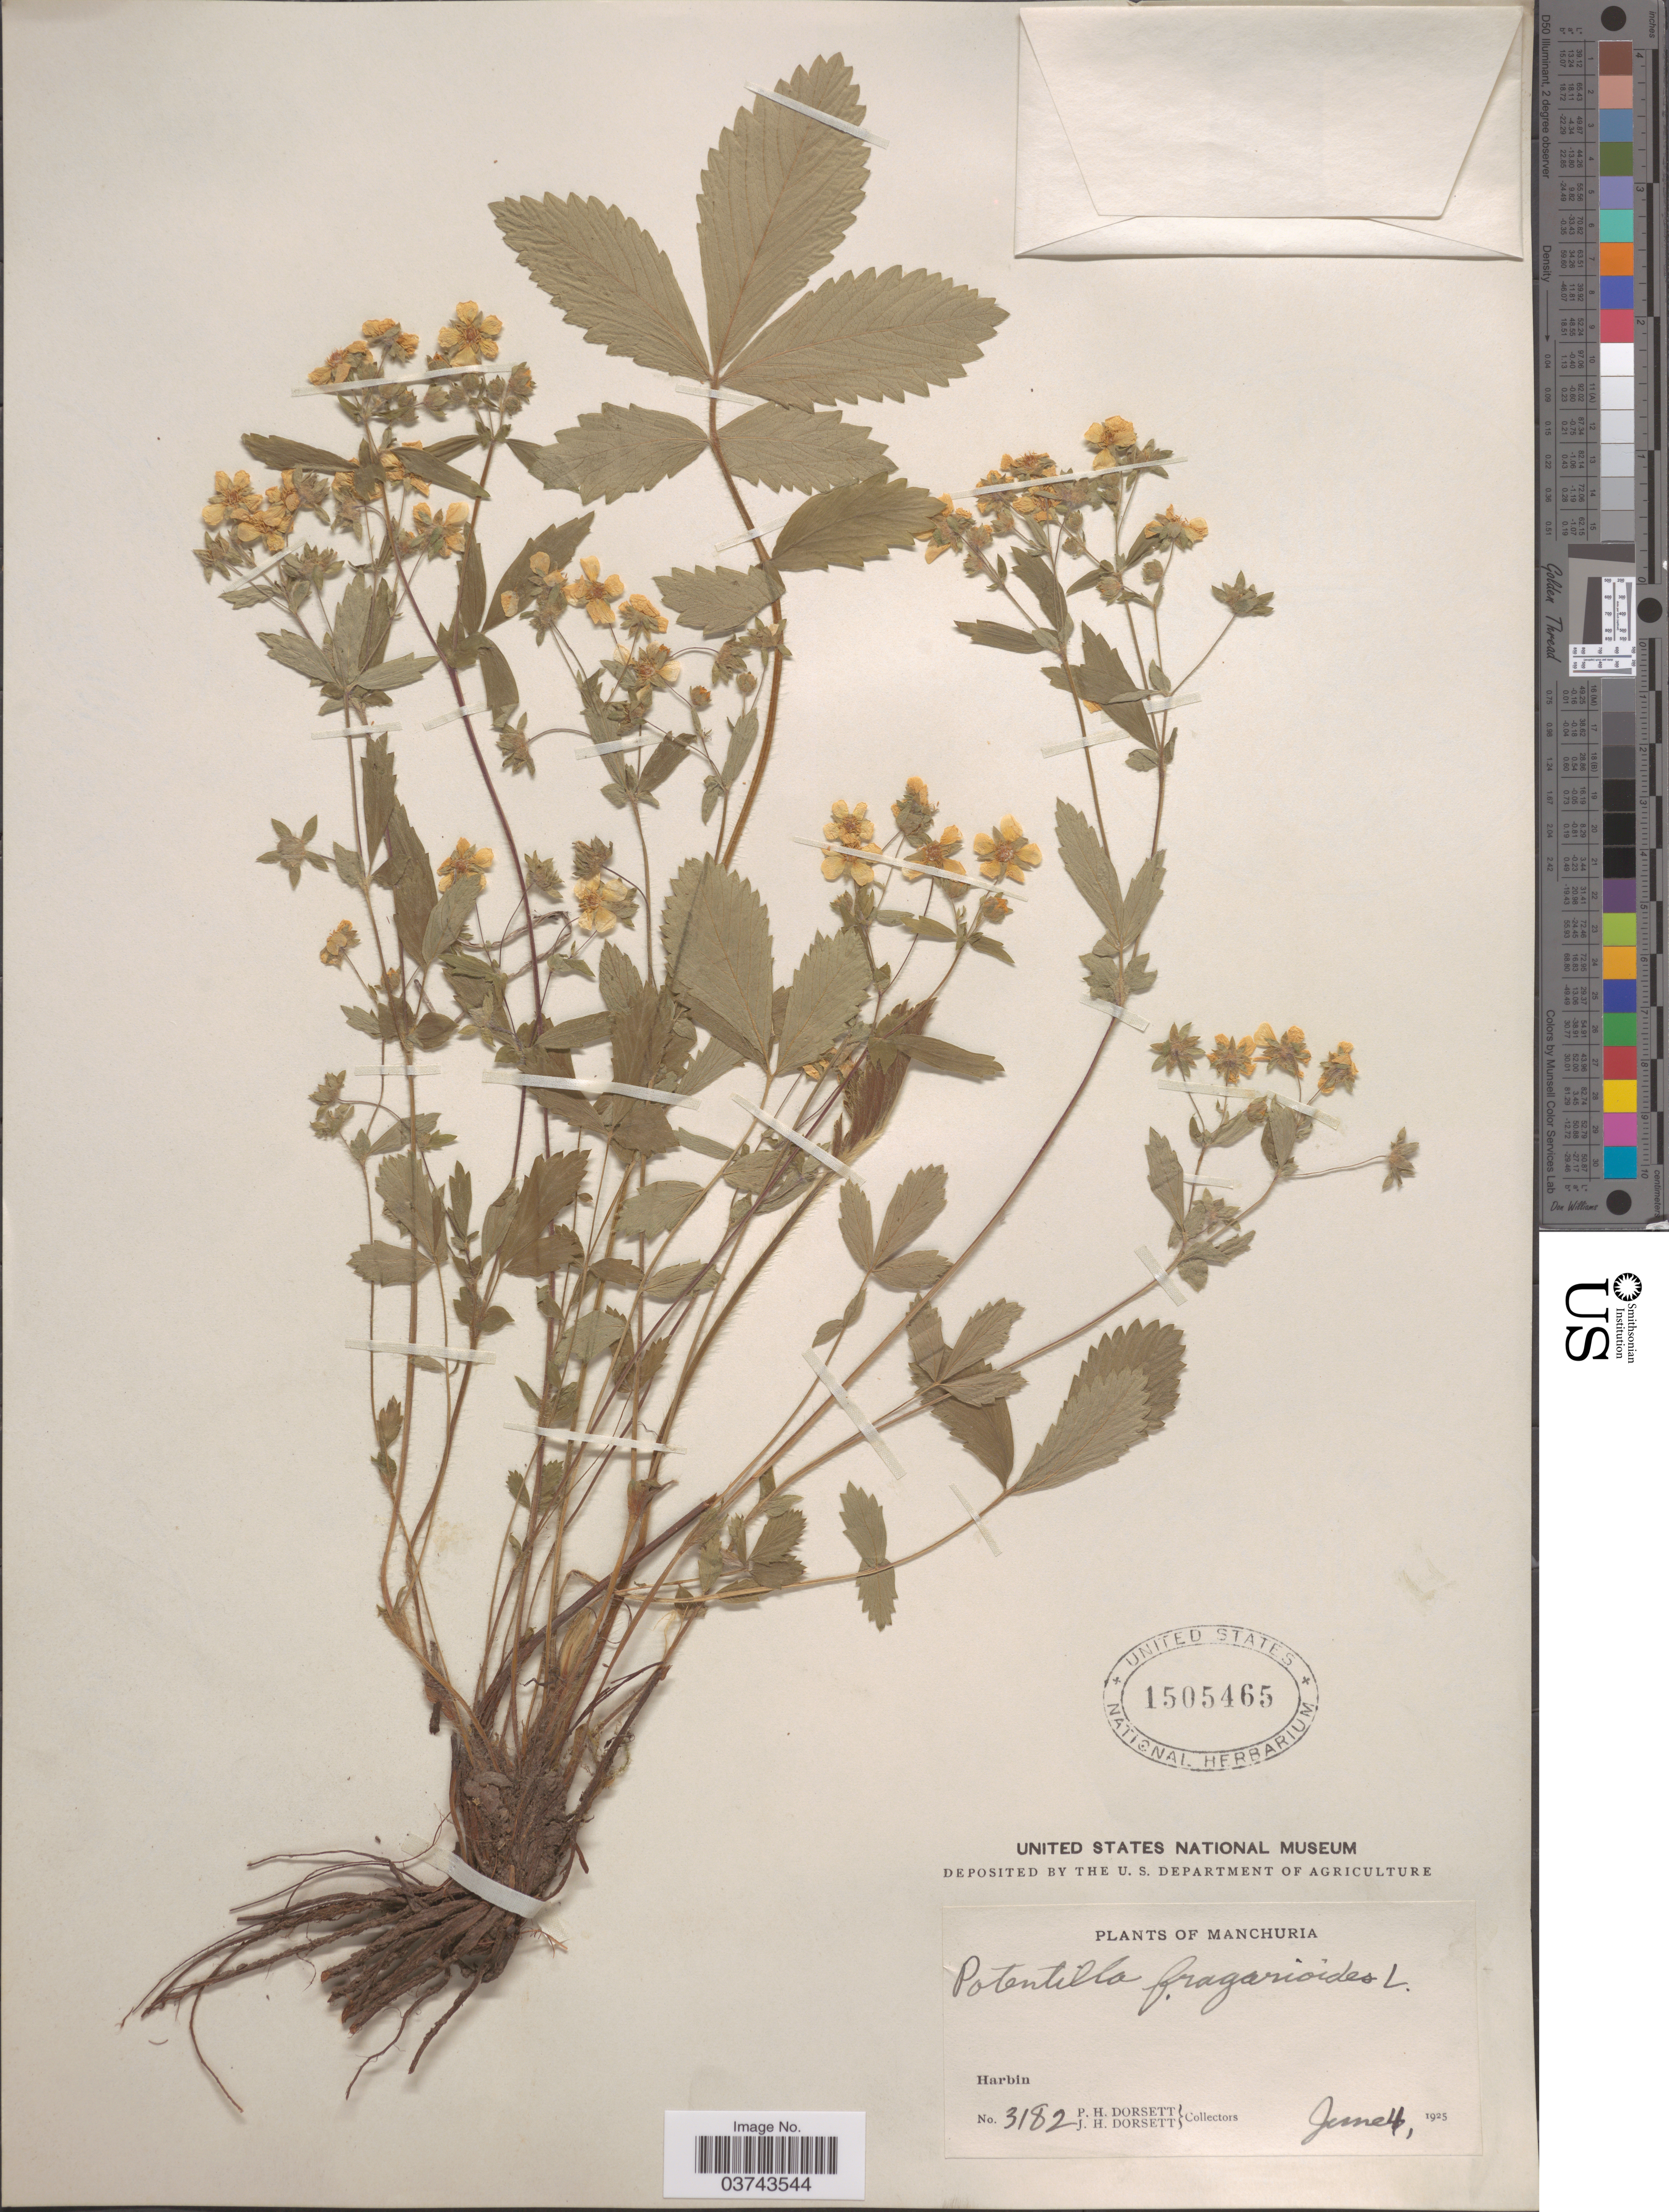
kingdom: Plantae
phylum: Tracheophyta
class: Magnoliopsida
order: Rosales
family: Rosaceae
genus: Potentilla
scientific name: Potentilla fragarioides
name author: L.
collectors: P. H. Dorsett & J. Dorsett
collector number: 3182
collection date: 1925-06-04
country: China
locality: Manchuria. Harbin.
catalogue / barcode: US 1505465